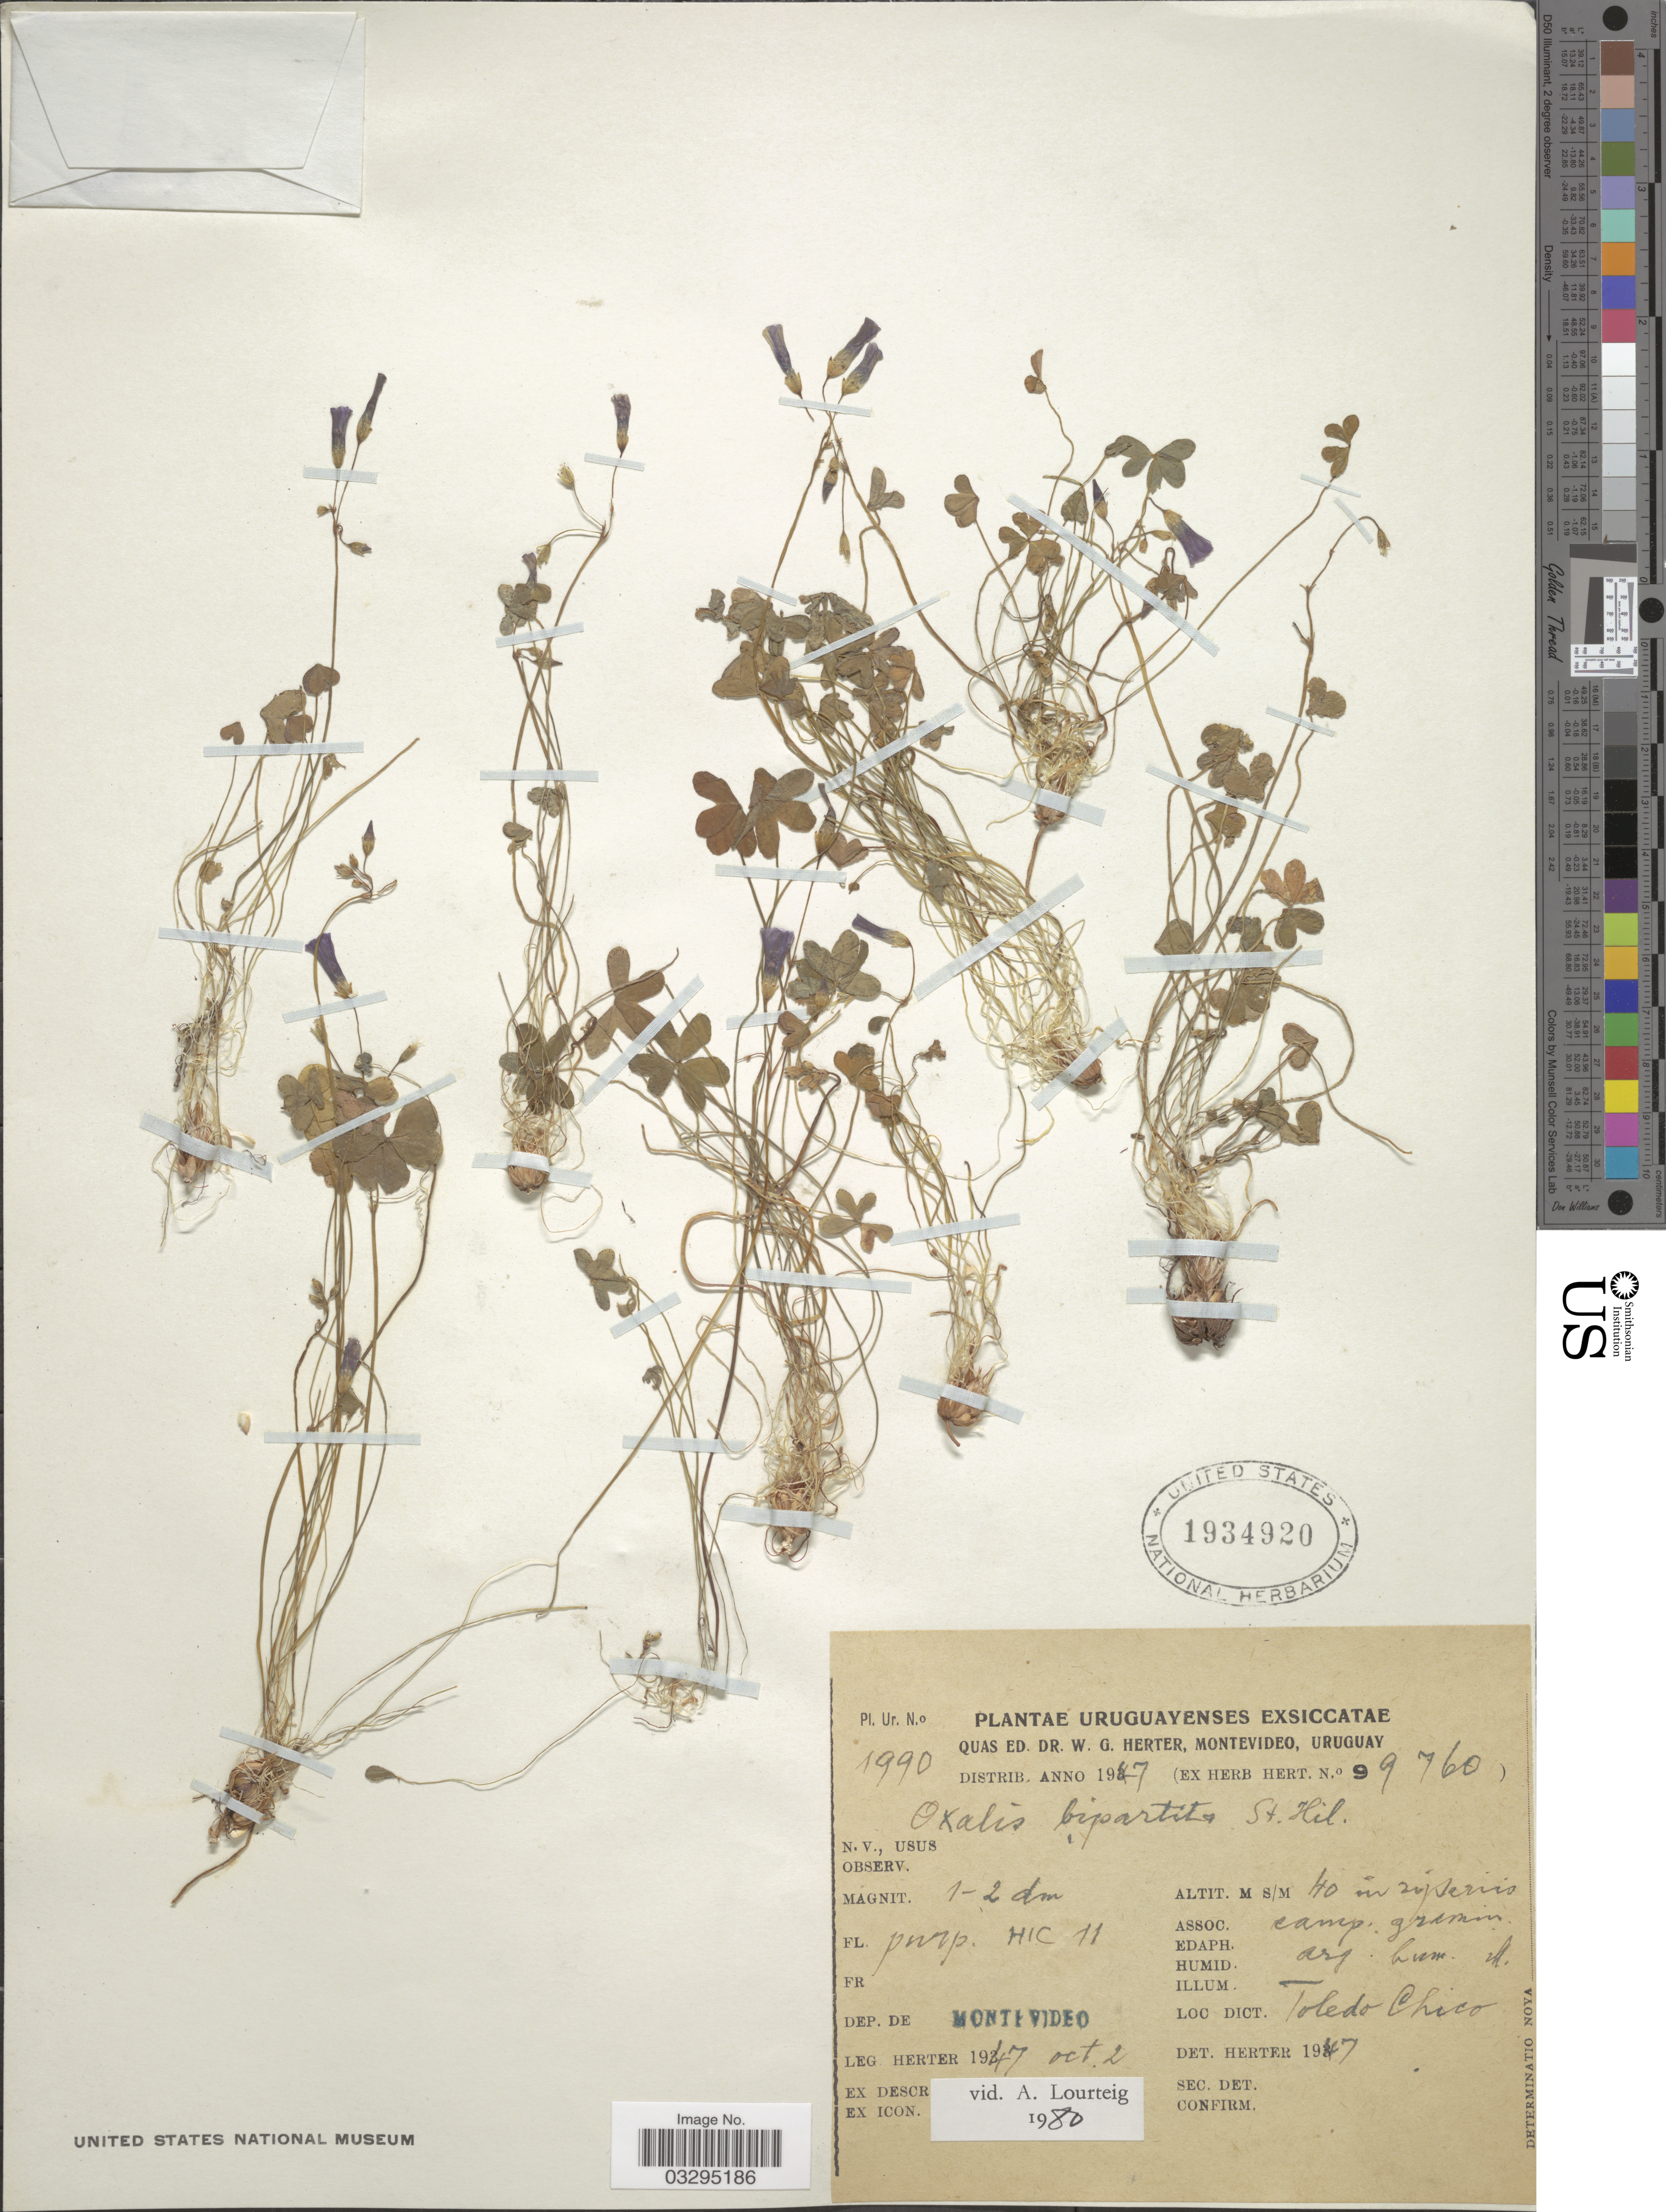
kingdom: Plantae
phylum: Tracheophyta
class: Magnoliopsida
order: Oxalidales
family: Oxalidaceae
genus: Oxalis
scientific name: Oxalis bipartita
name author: A. St.-Hil.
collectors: W. G. Herter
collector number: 1990/99760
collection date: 1947-10-02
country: Uruguay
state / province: Montevideo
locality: Dep. de Montevideo. Toledo Chico.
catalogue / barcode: US 1934920